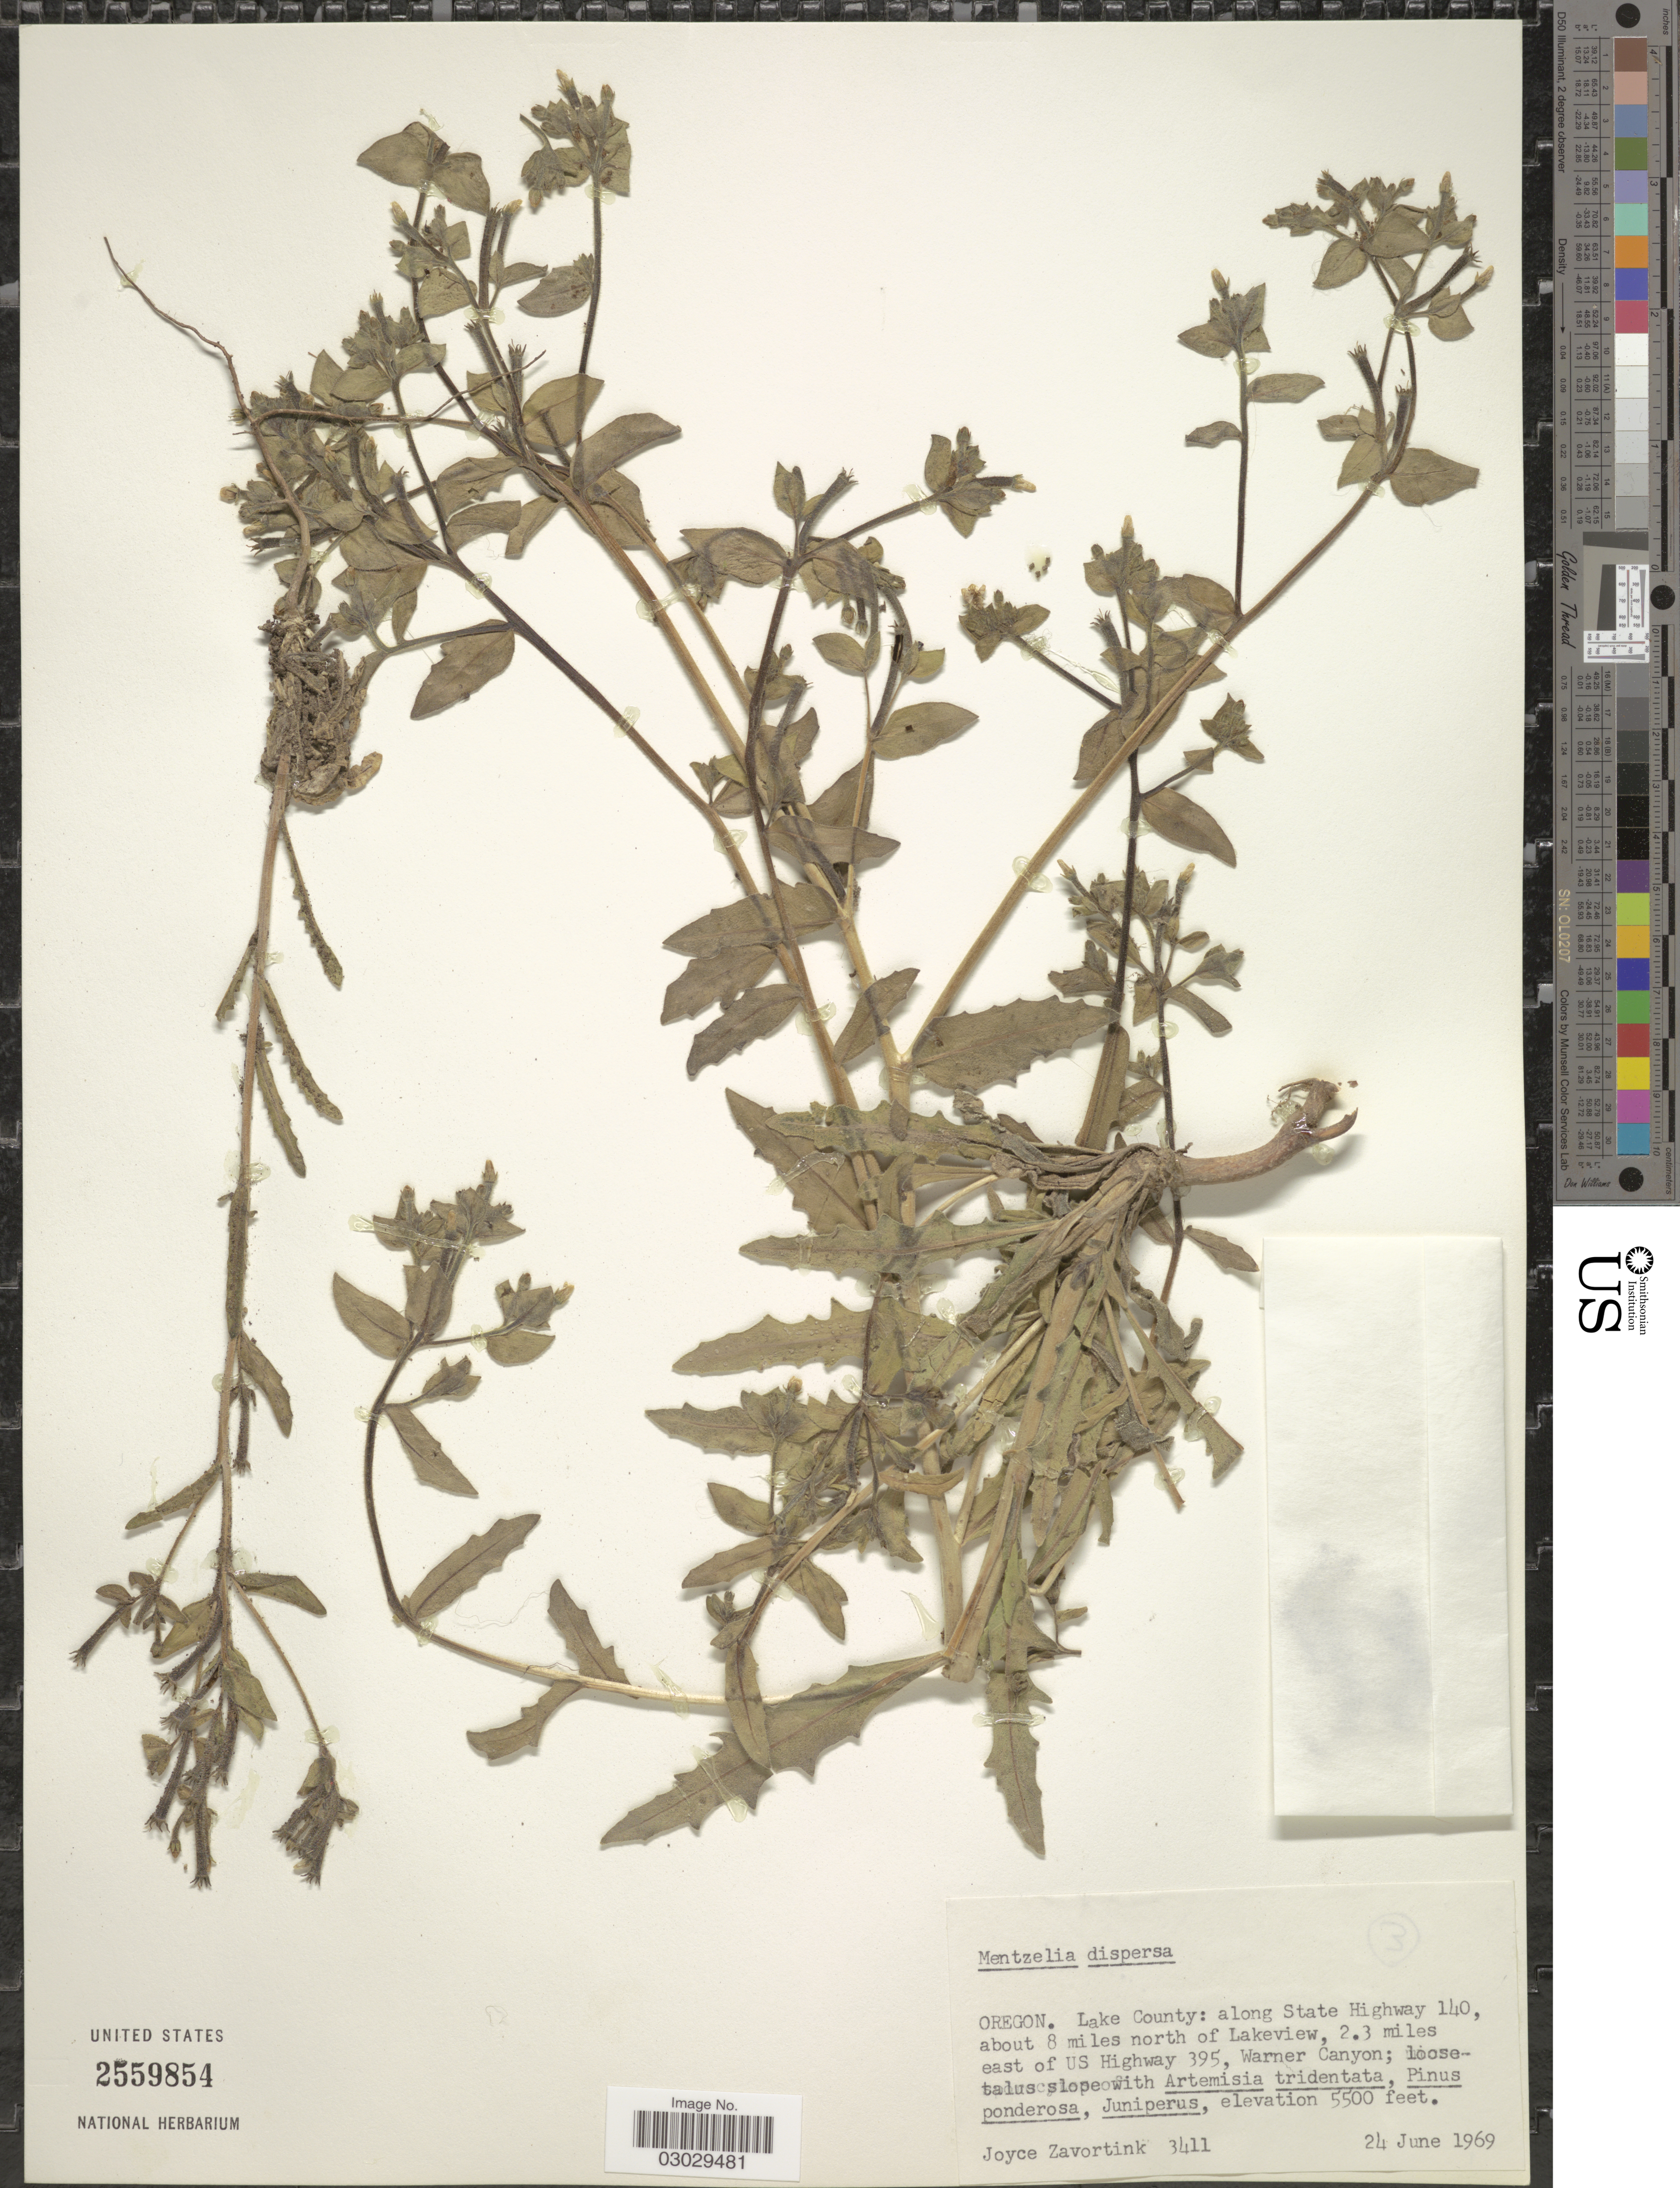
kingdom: Plantae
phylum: Tracheophyta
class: Magnoliopsida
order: Cornales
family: Loasaceae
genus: Mentzelia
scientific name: Mentzelia dispersa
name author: S. Watson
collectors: J. Zavortink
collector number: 3411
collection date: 1969-06-24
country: United States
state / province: Oregon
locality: Lake County: along State Highway 140, about 8 miles north of Lakeview, 2.3 miles east of US Highway 395, Warner Canyon.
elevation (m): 1676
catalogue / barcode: US 2559854